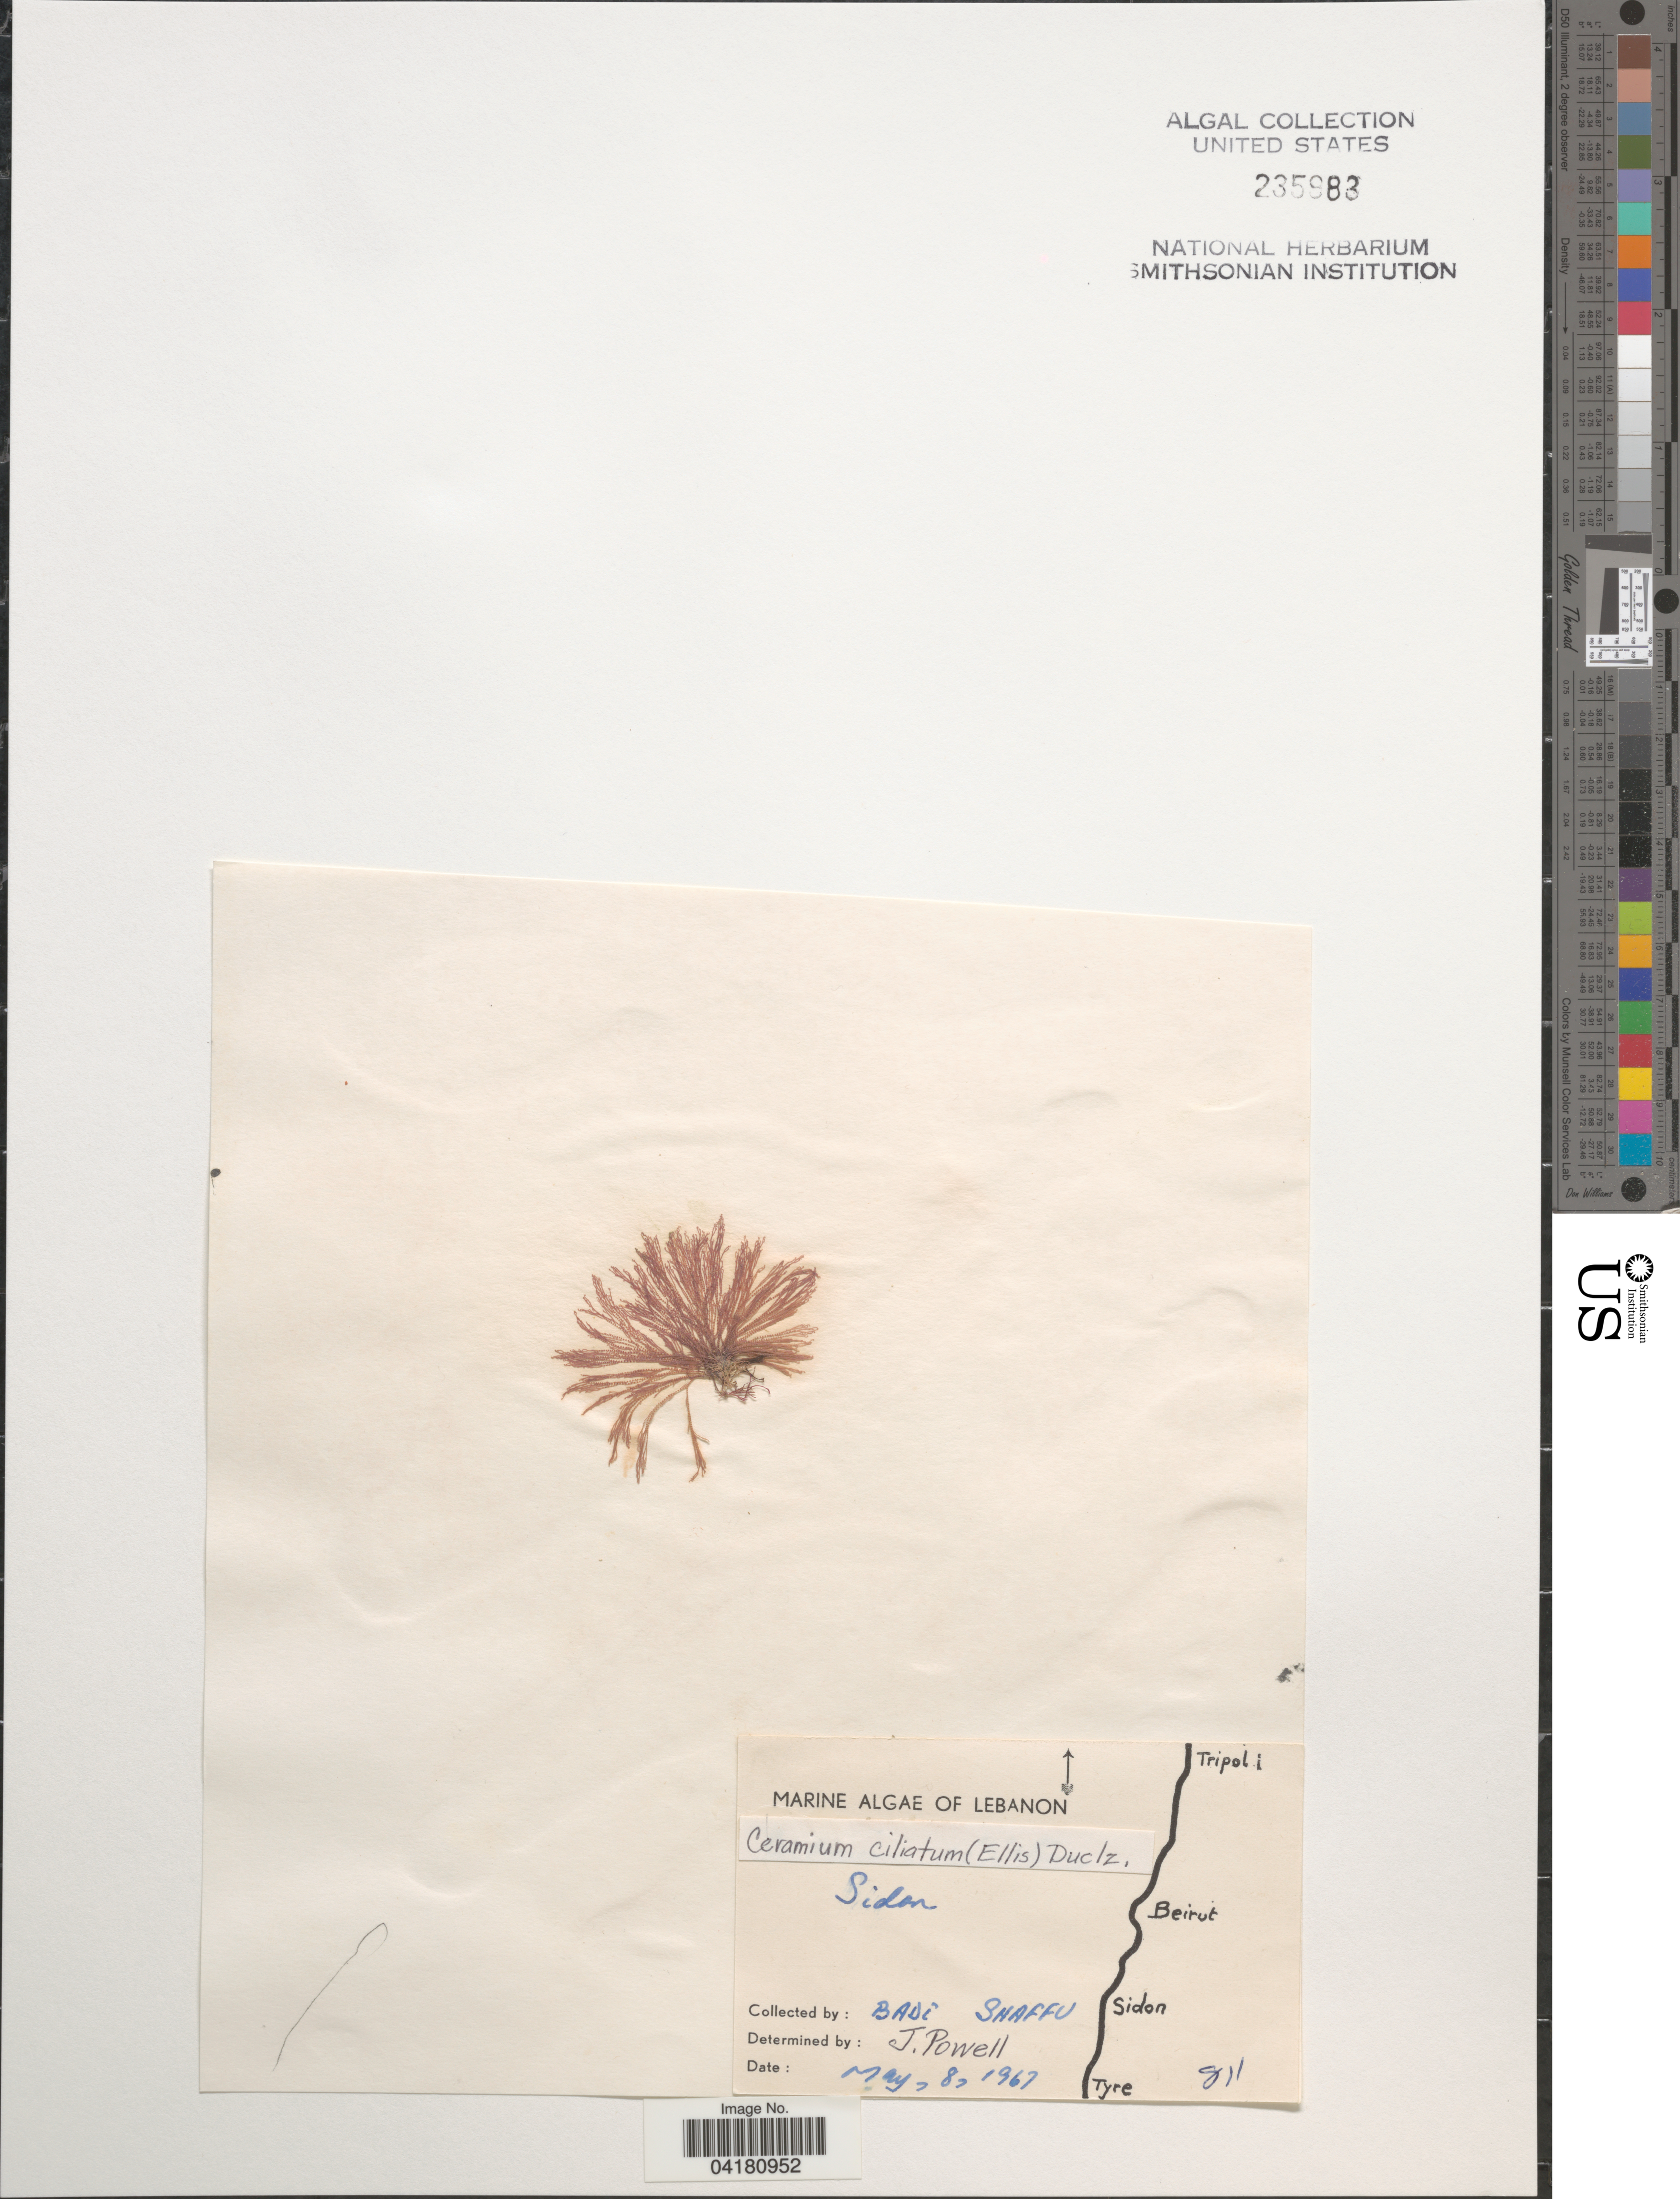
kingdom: Plantae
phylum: Rhodophyta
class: Florideophyceae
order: Ceramiales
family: Ceramiaceae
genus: Ceramium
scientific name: Ceramium ciliatum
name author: (J. Ellis) Ducluzeau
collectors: B. Shaffu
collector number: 811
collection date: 1967-05-08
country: Lebanon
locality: Sidon.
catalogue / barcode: US 235983